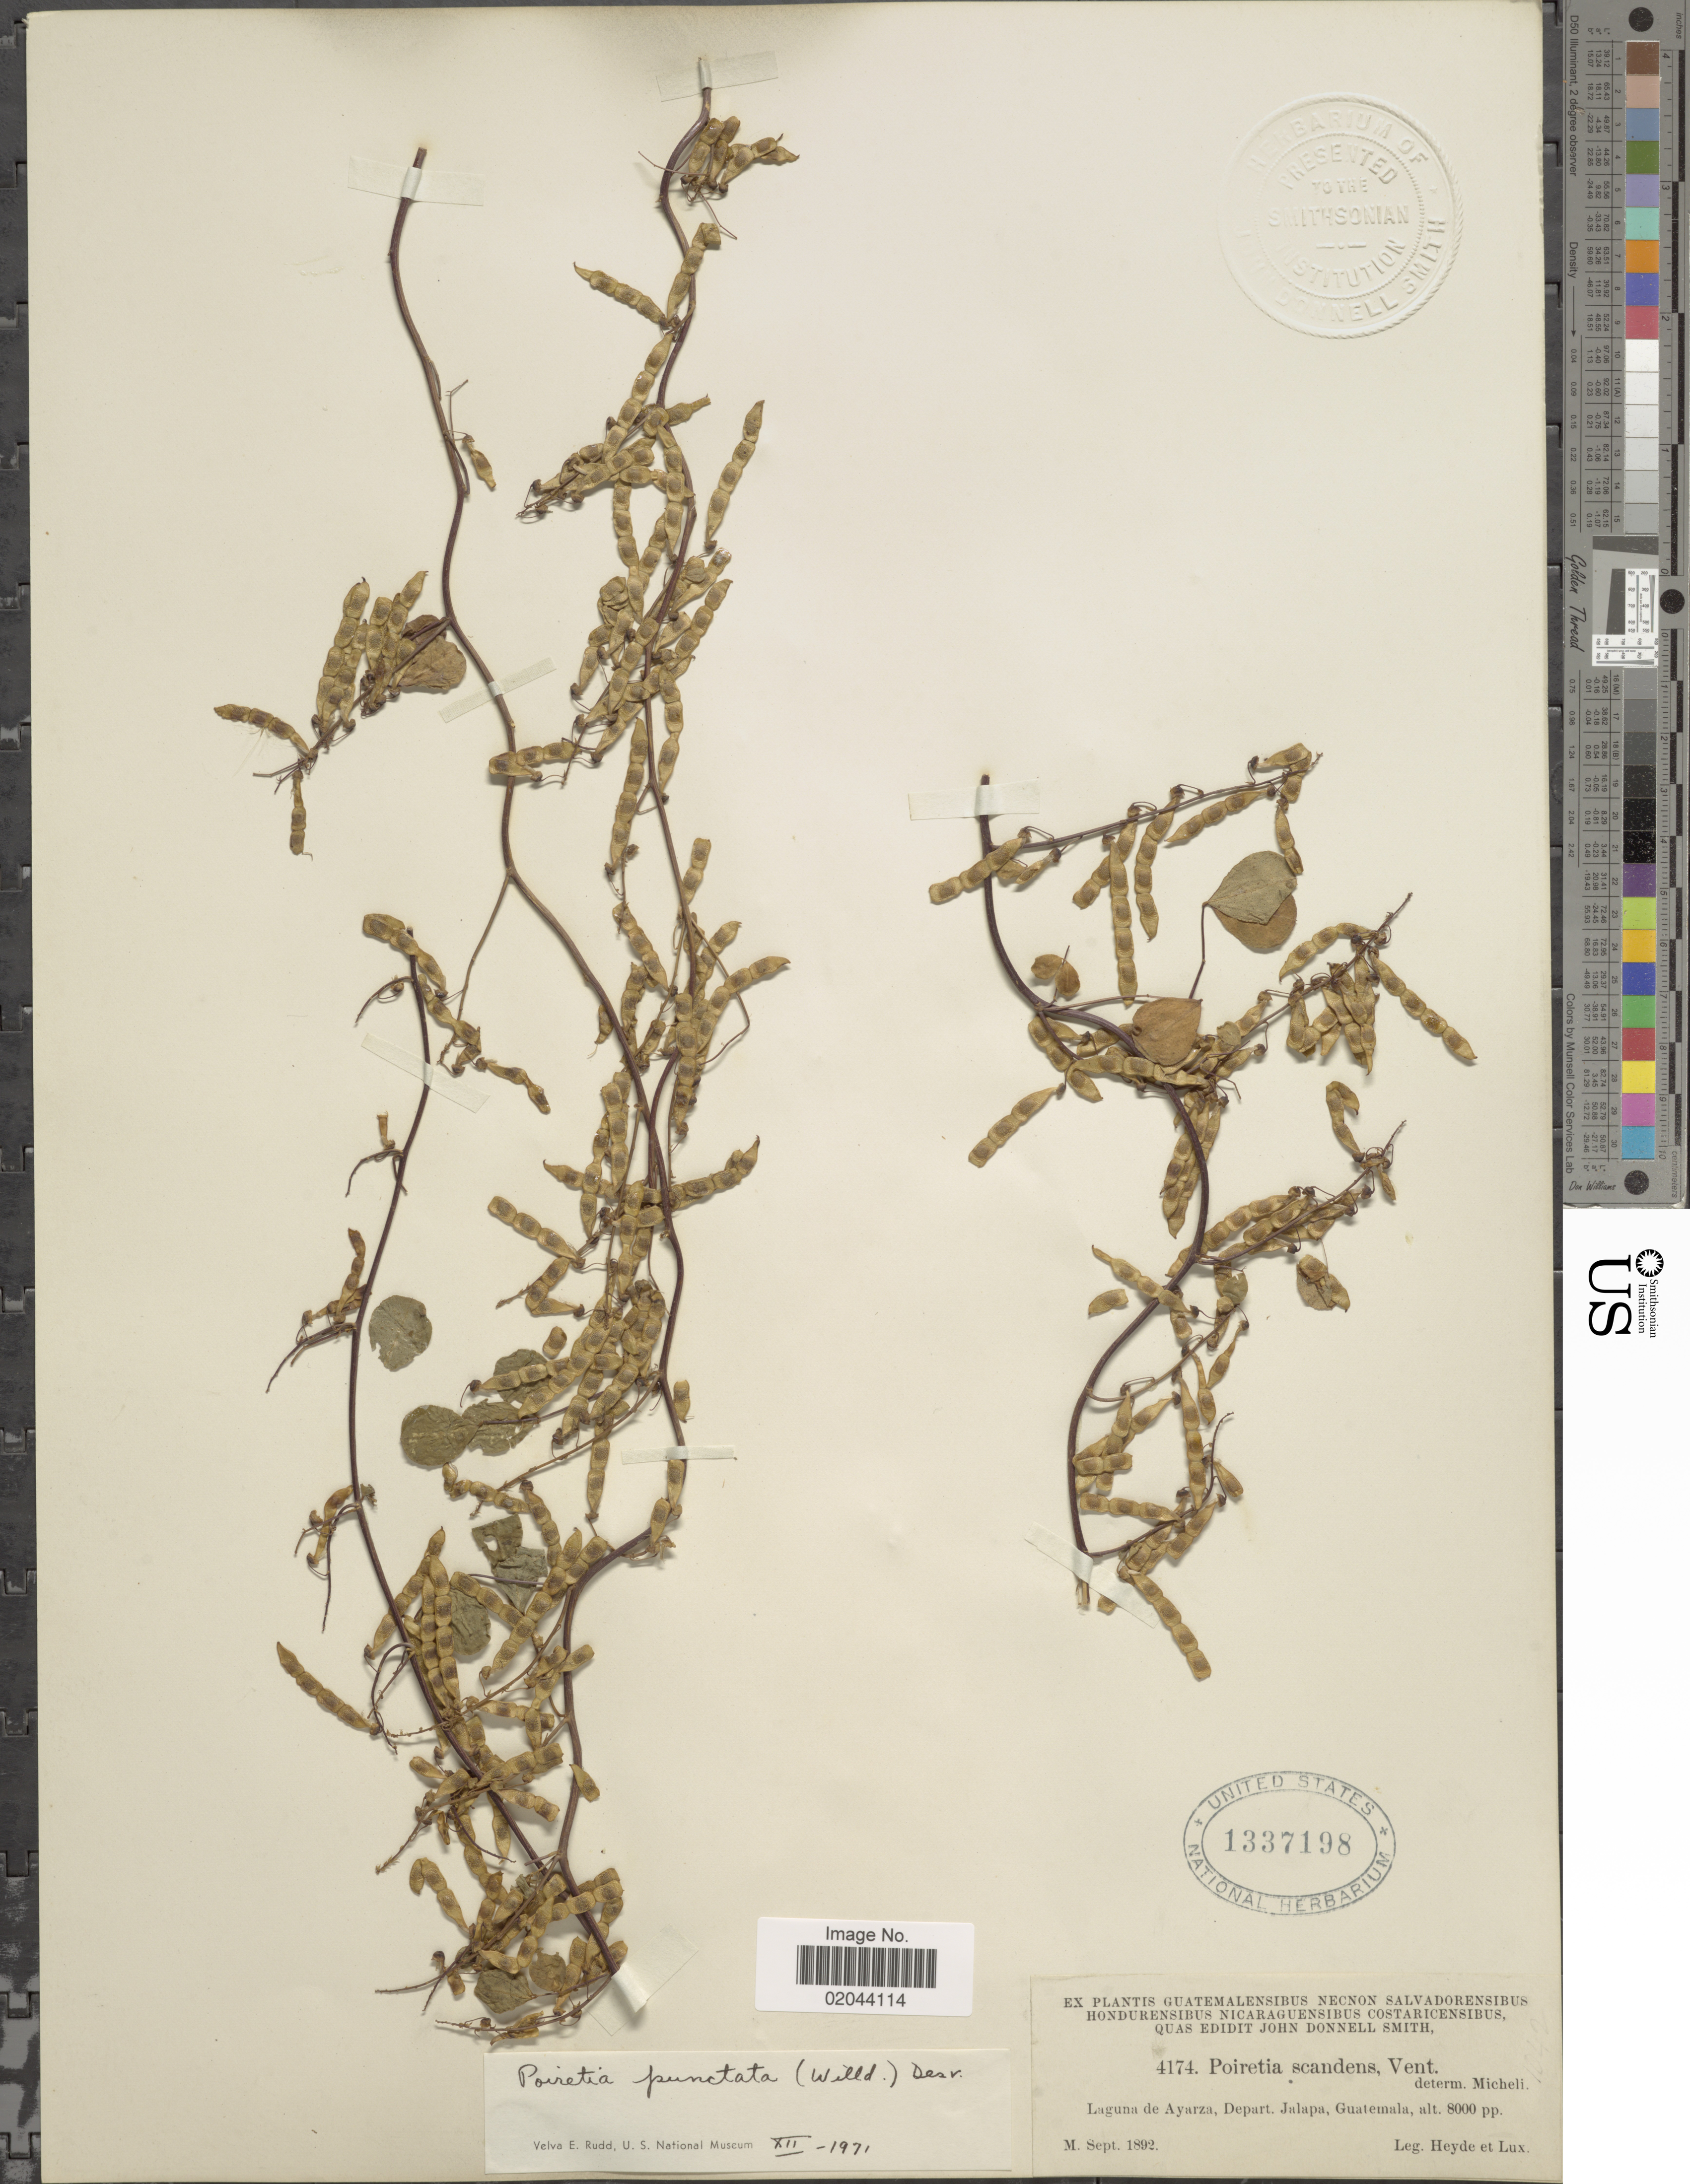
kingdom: Plantae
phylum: Tracheophyta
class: Magnoliopsida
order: Fabales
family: Fabaceae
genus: Poiretia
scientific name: Poiretia scandens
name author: Vent.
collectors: Heyde & Lux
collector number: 4174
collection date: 1892-09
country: Guatemala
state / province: Jalapa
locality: Laguna de Ayarza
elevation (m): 2438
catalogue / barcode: US 1337198